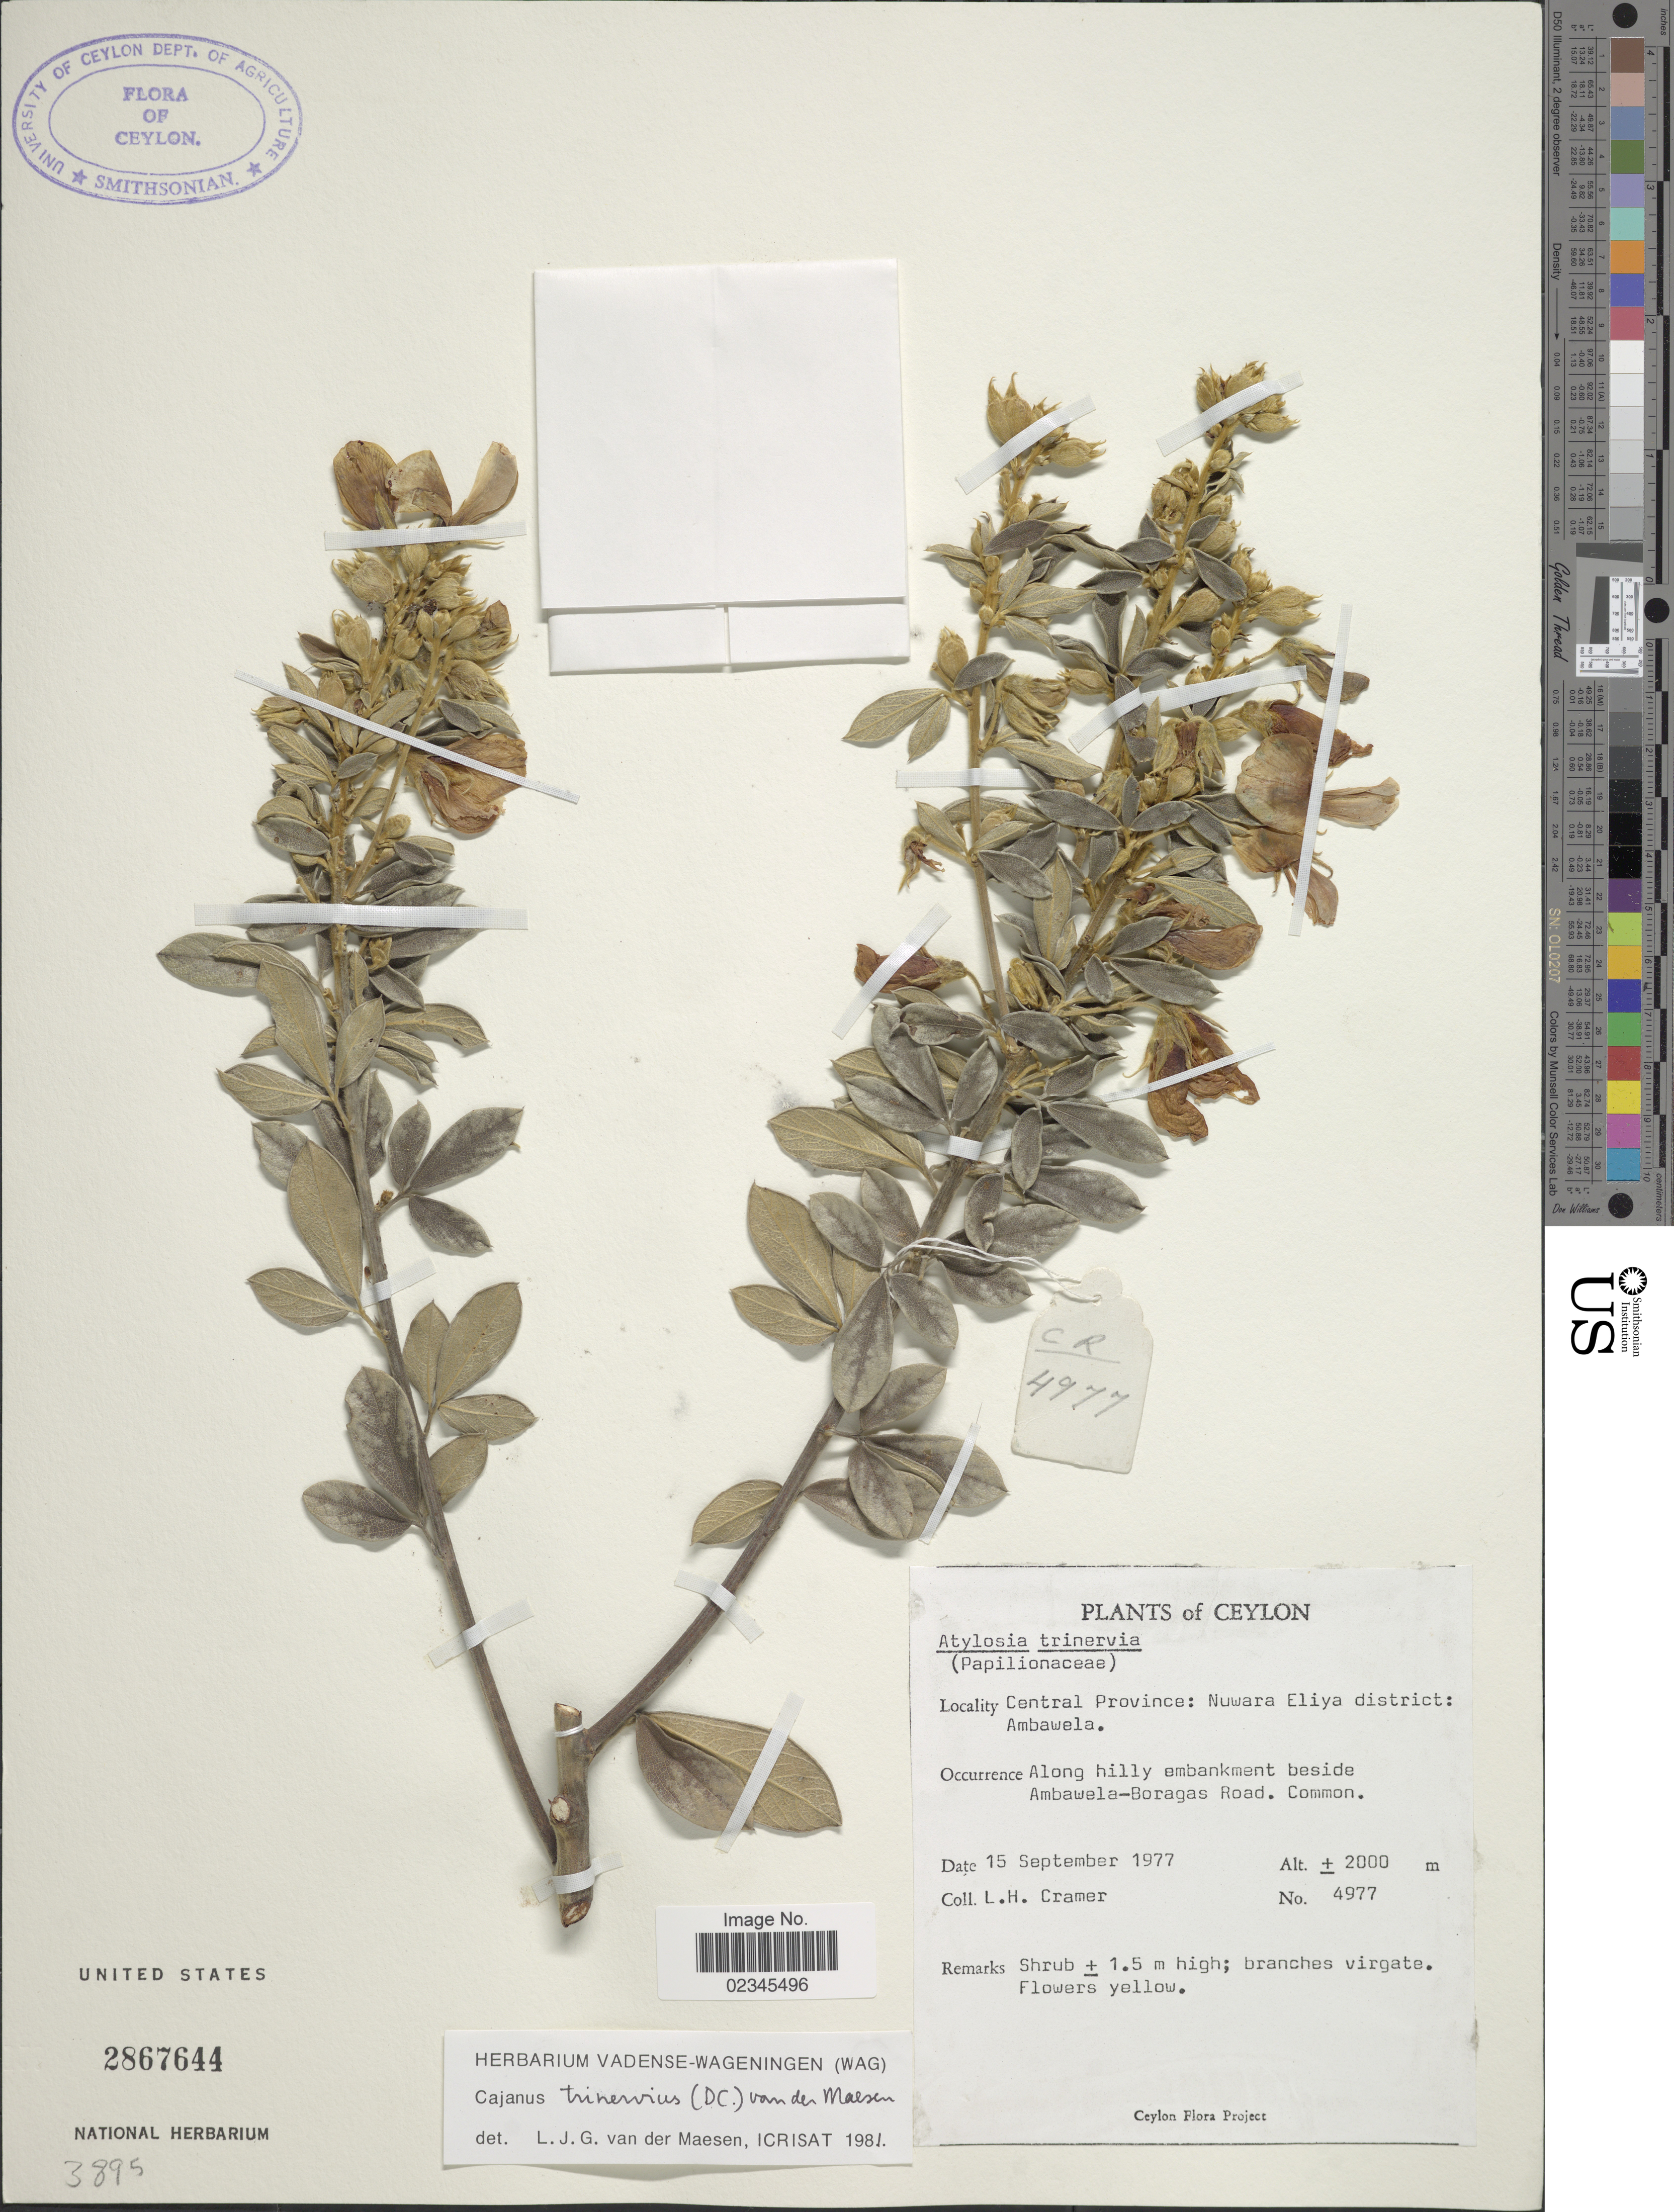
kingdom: Plantae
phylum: Tracheophyta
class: Magnoliopsida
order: Fabales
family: Fabaceae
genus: Cajanus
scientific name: Cajanus trinervius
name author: (DC.) Maesen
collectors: L. H. Cramer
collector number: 4977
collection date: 1977-09-15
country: Sri Lanka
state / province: Central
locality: Ceylon. Nuwara Eliya district: Ambawela-Boragas road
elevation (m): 2000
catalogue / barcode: US 2867644